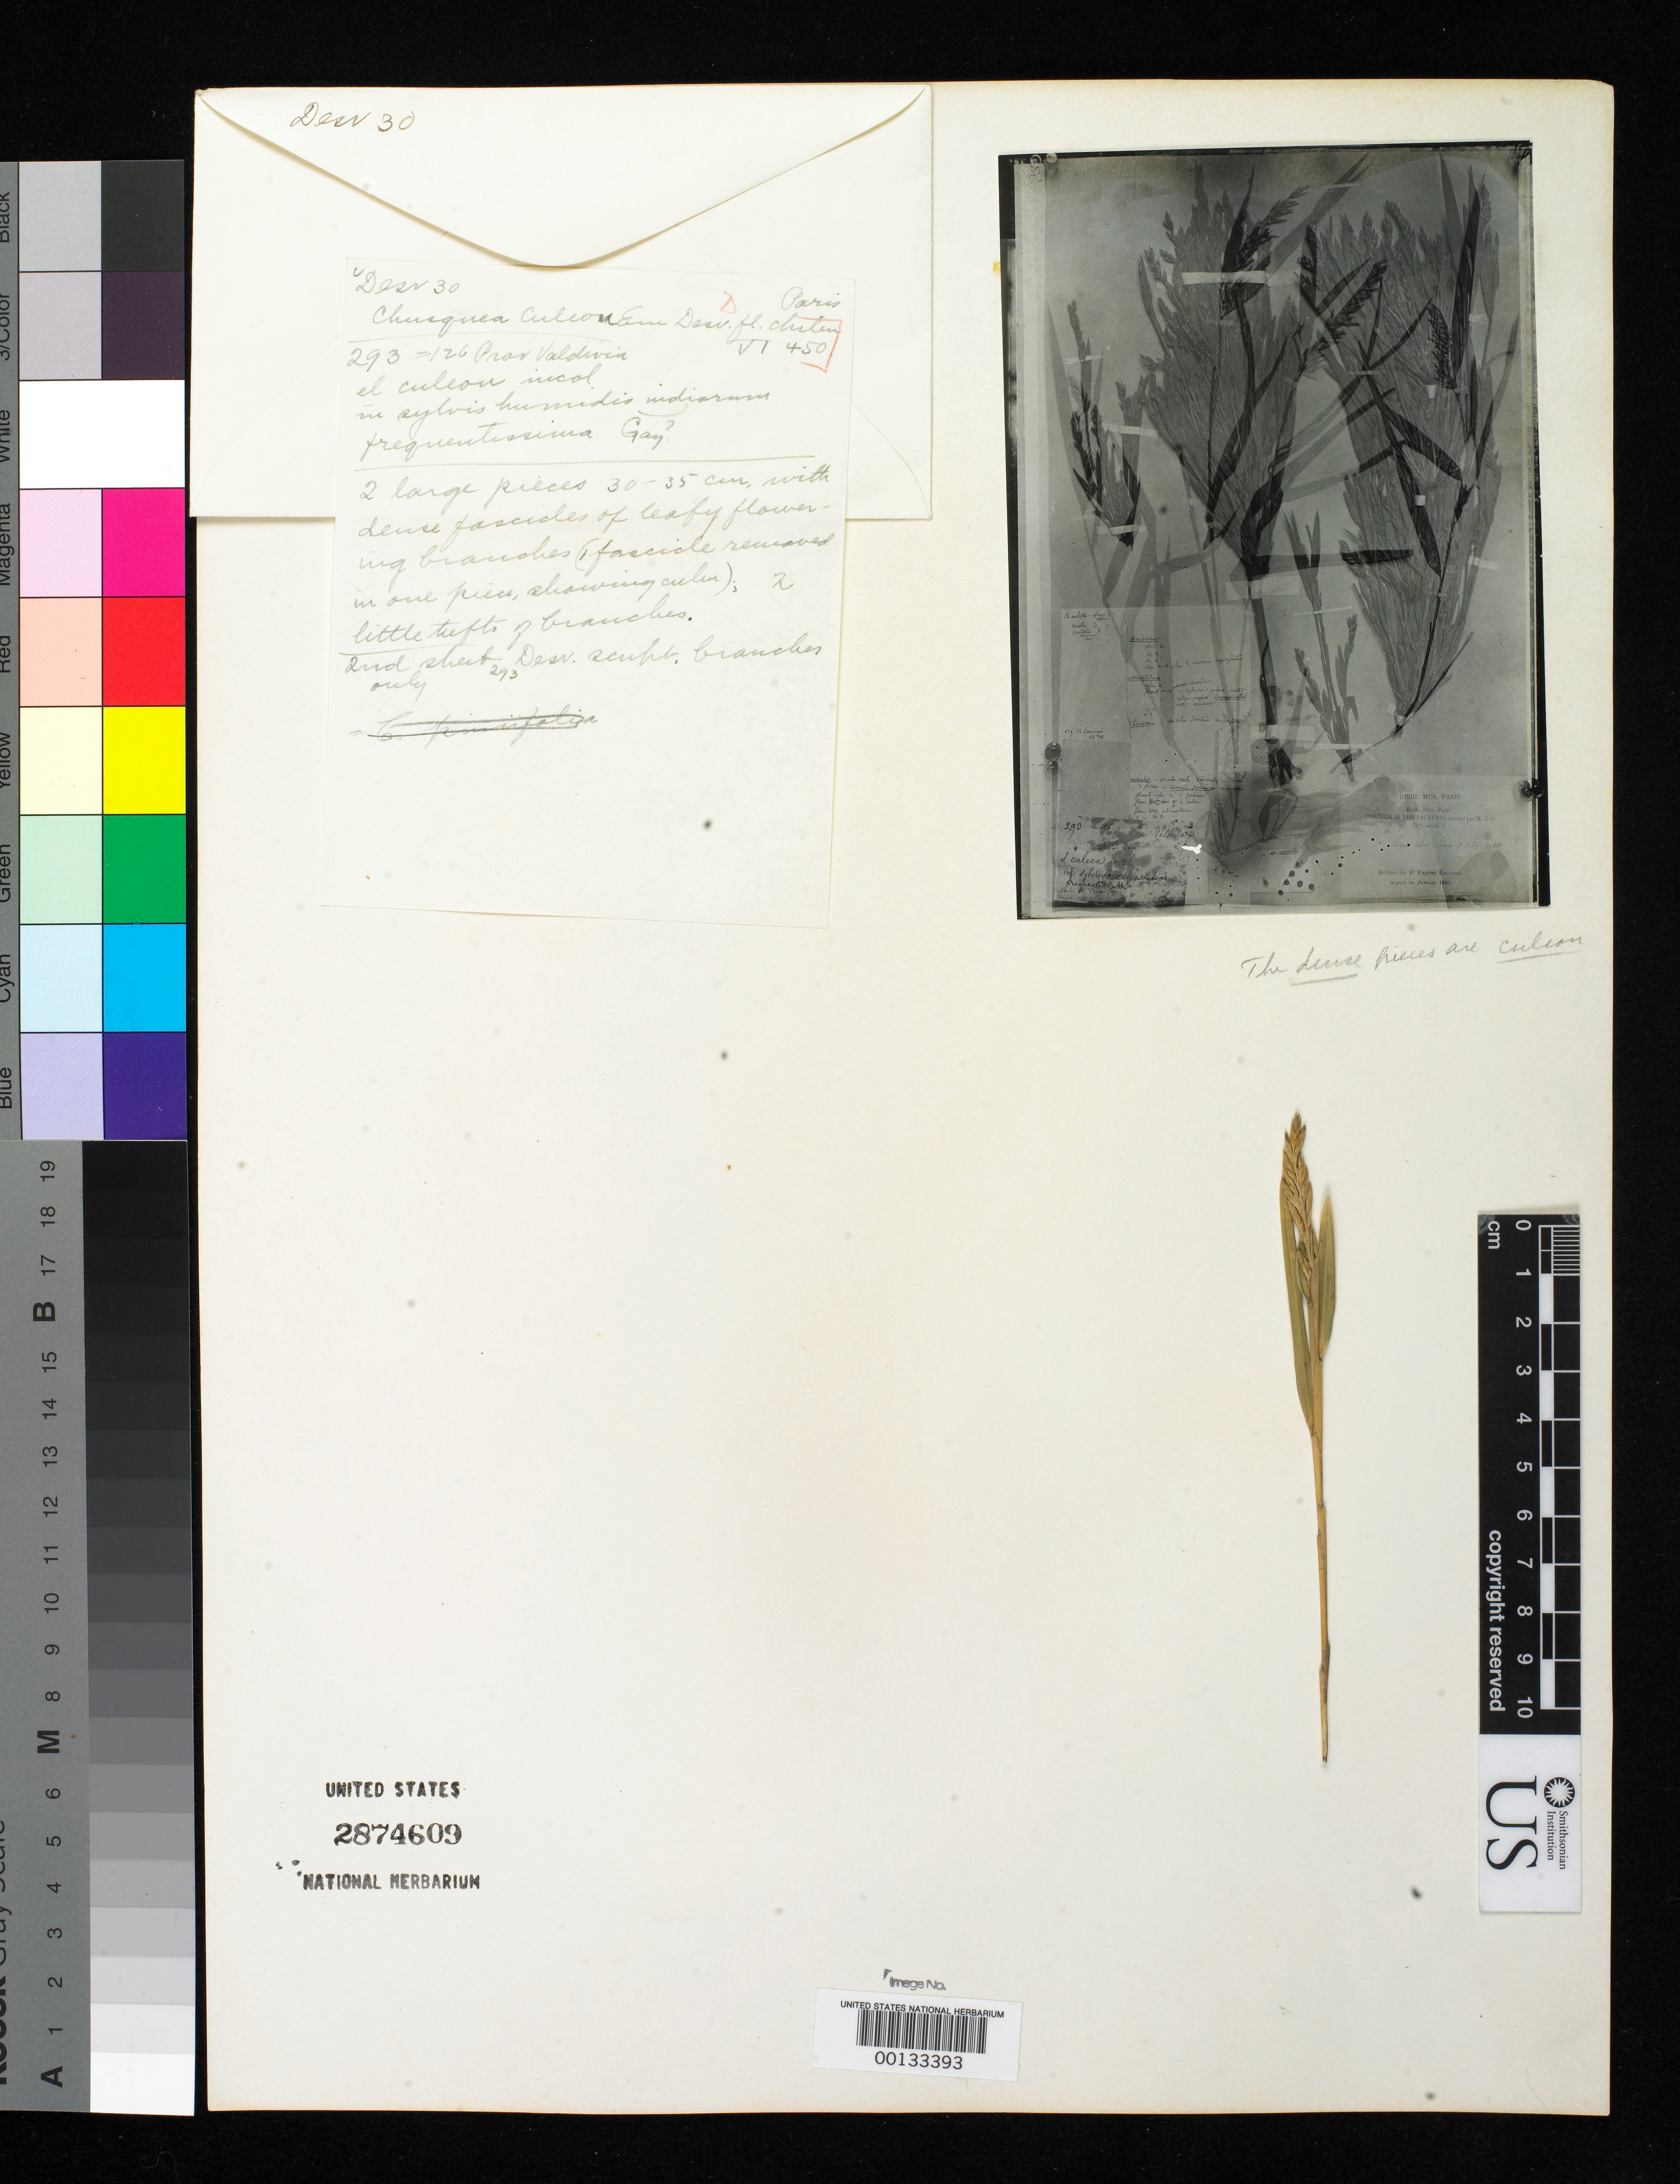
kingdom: Plantae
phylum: Tracheophyta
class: Liliopsida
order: Poales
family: Poaceae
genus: Chusquea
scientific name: Chusquea culeou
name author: É. Desv.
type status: Type Material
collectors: C. Gay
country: Chile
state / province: Los Ríos (XIV)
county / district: Valdivia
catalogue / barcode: US 2874609